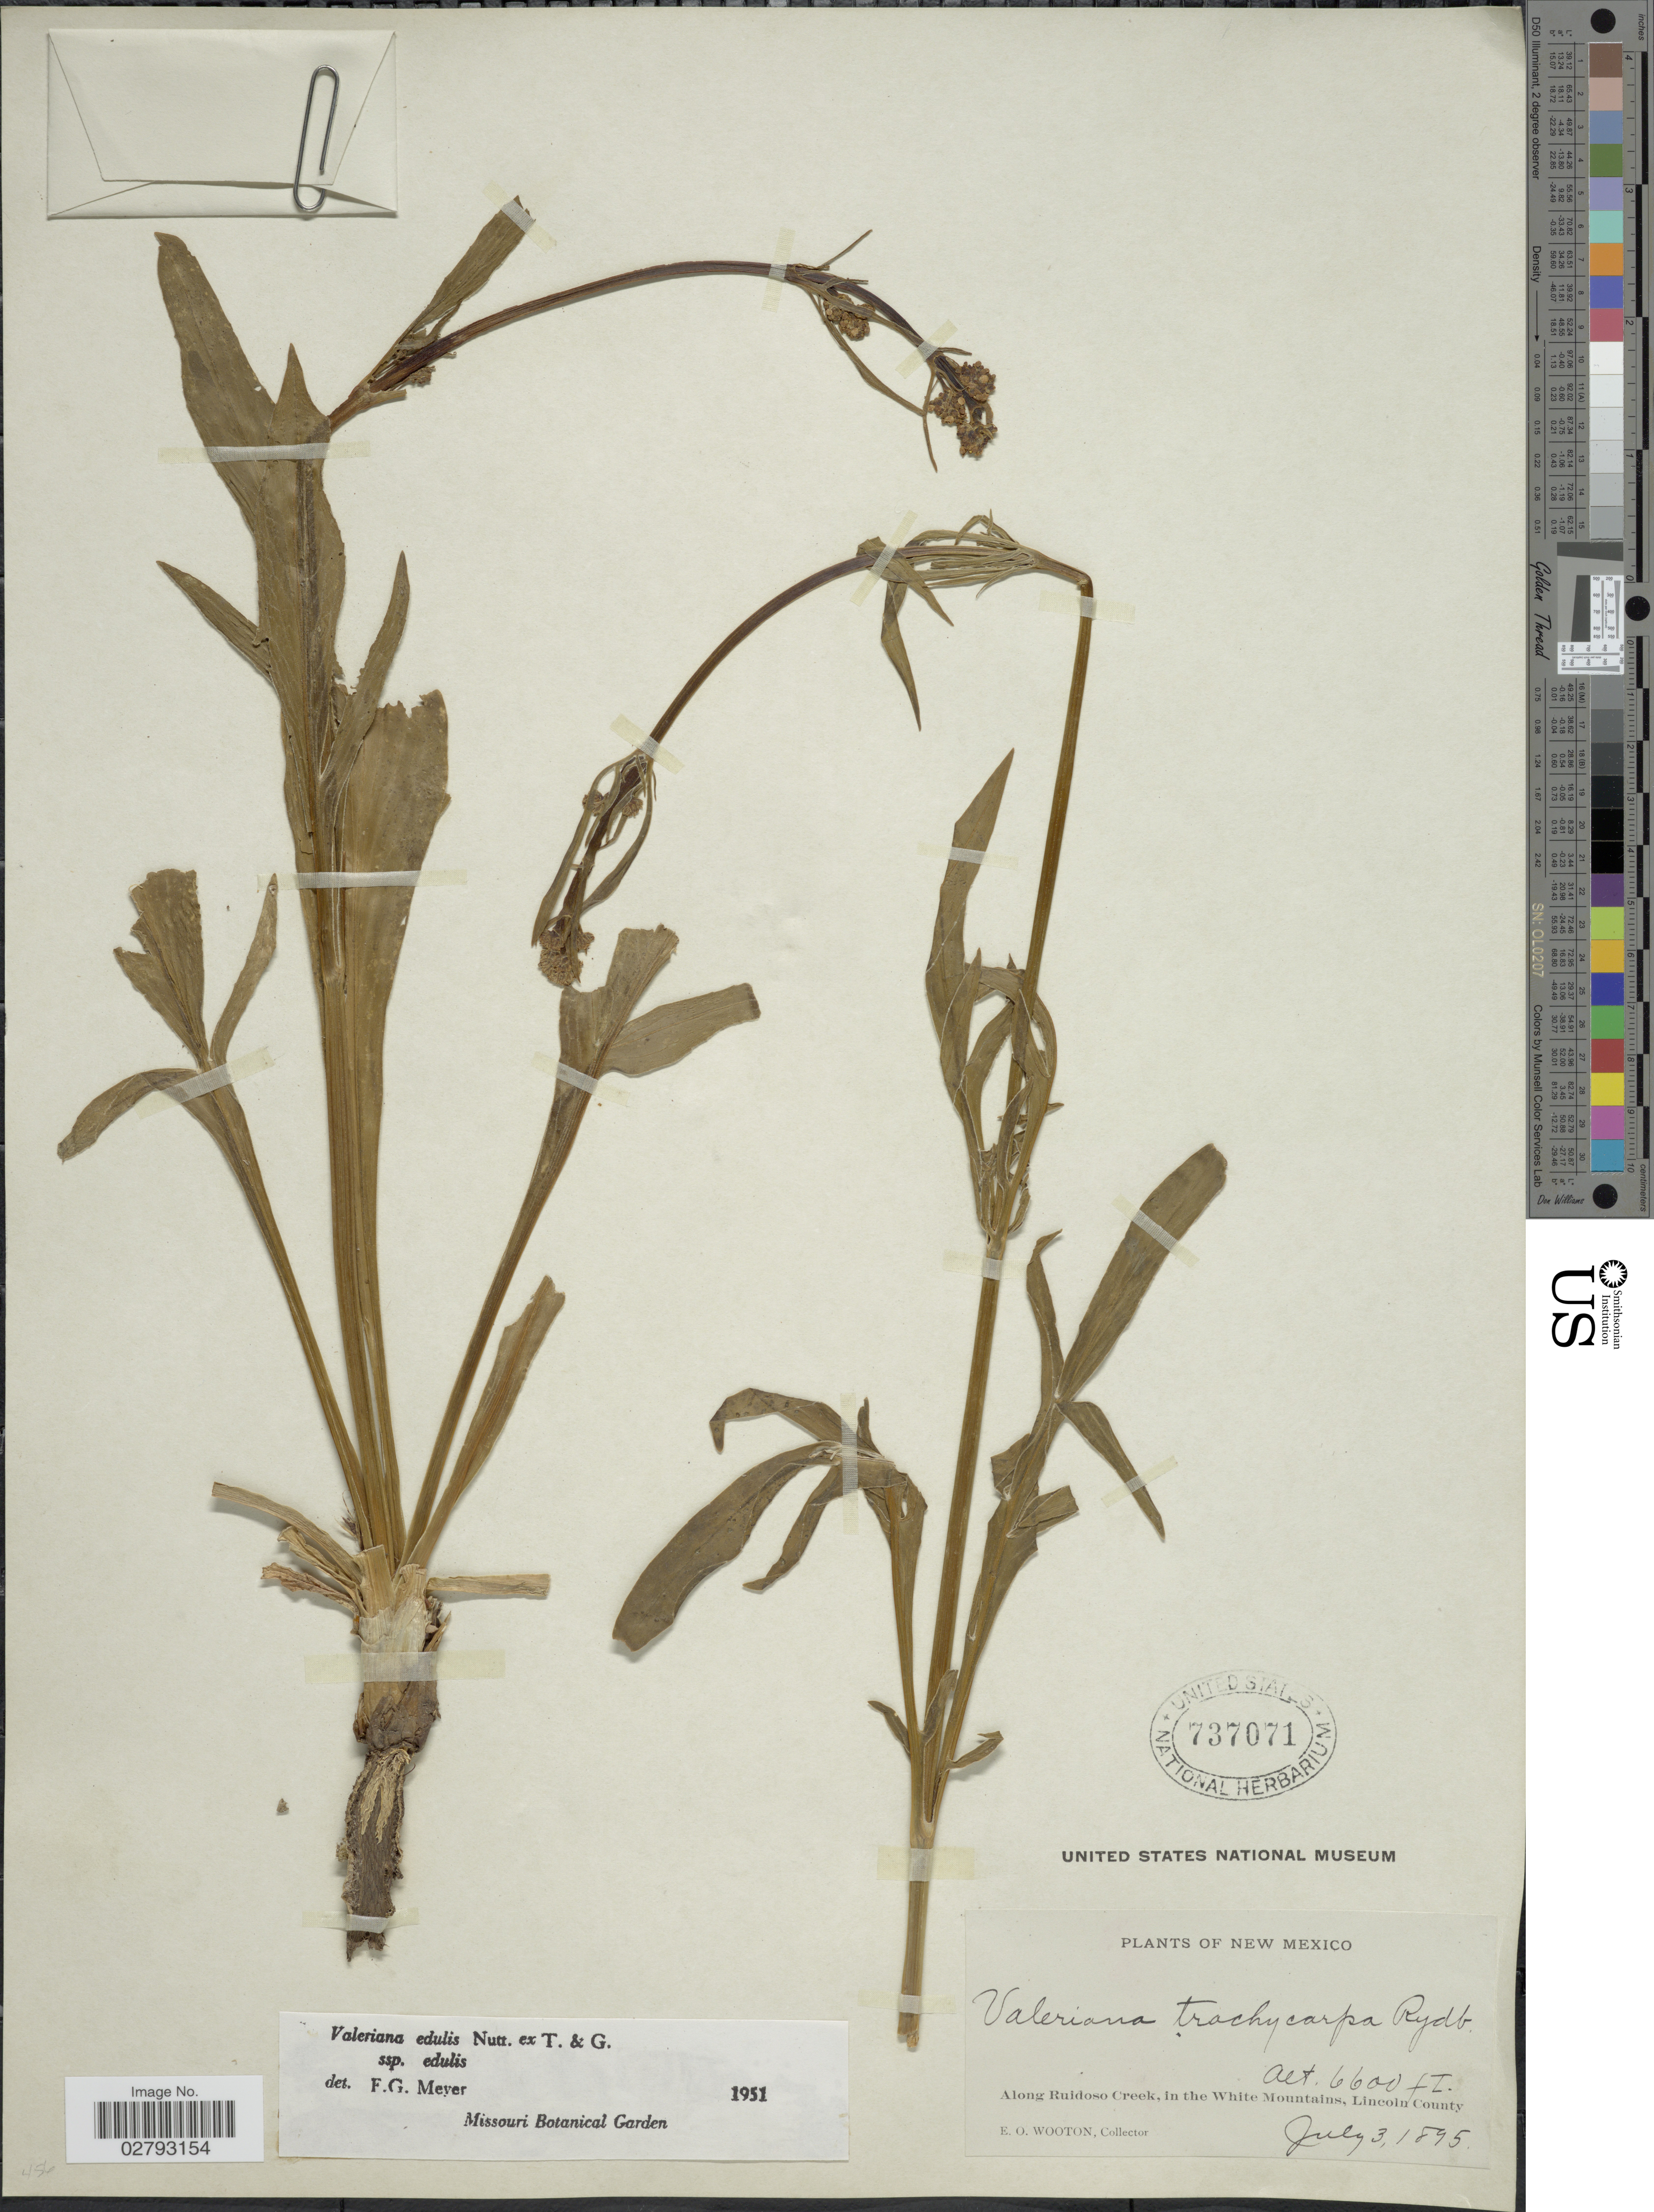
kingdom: Plantae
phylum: Tracheophyta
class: Magnoliopsida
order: Dipsacales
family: Caprifoliaceae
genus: Valeriana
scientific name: Valeriana edulis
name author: Nutt.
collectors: E. O. Wooton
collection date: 1895-07-03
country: United States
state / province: New Mexico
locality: Along Ruidoso Creek, in the White Mountains, Lincoln County.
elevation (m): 2012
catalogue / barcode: US 737071